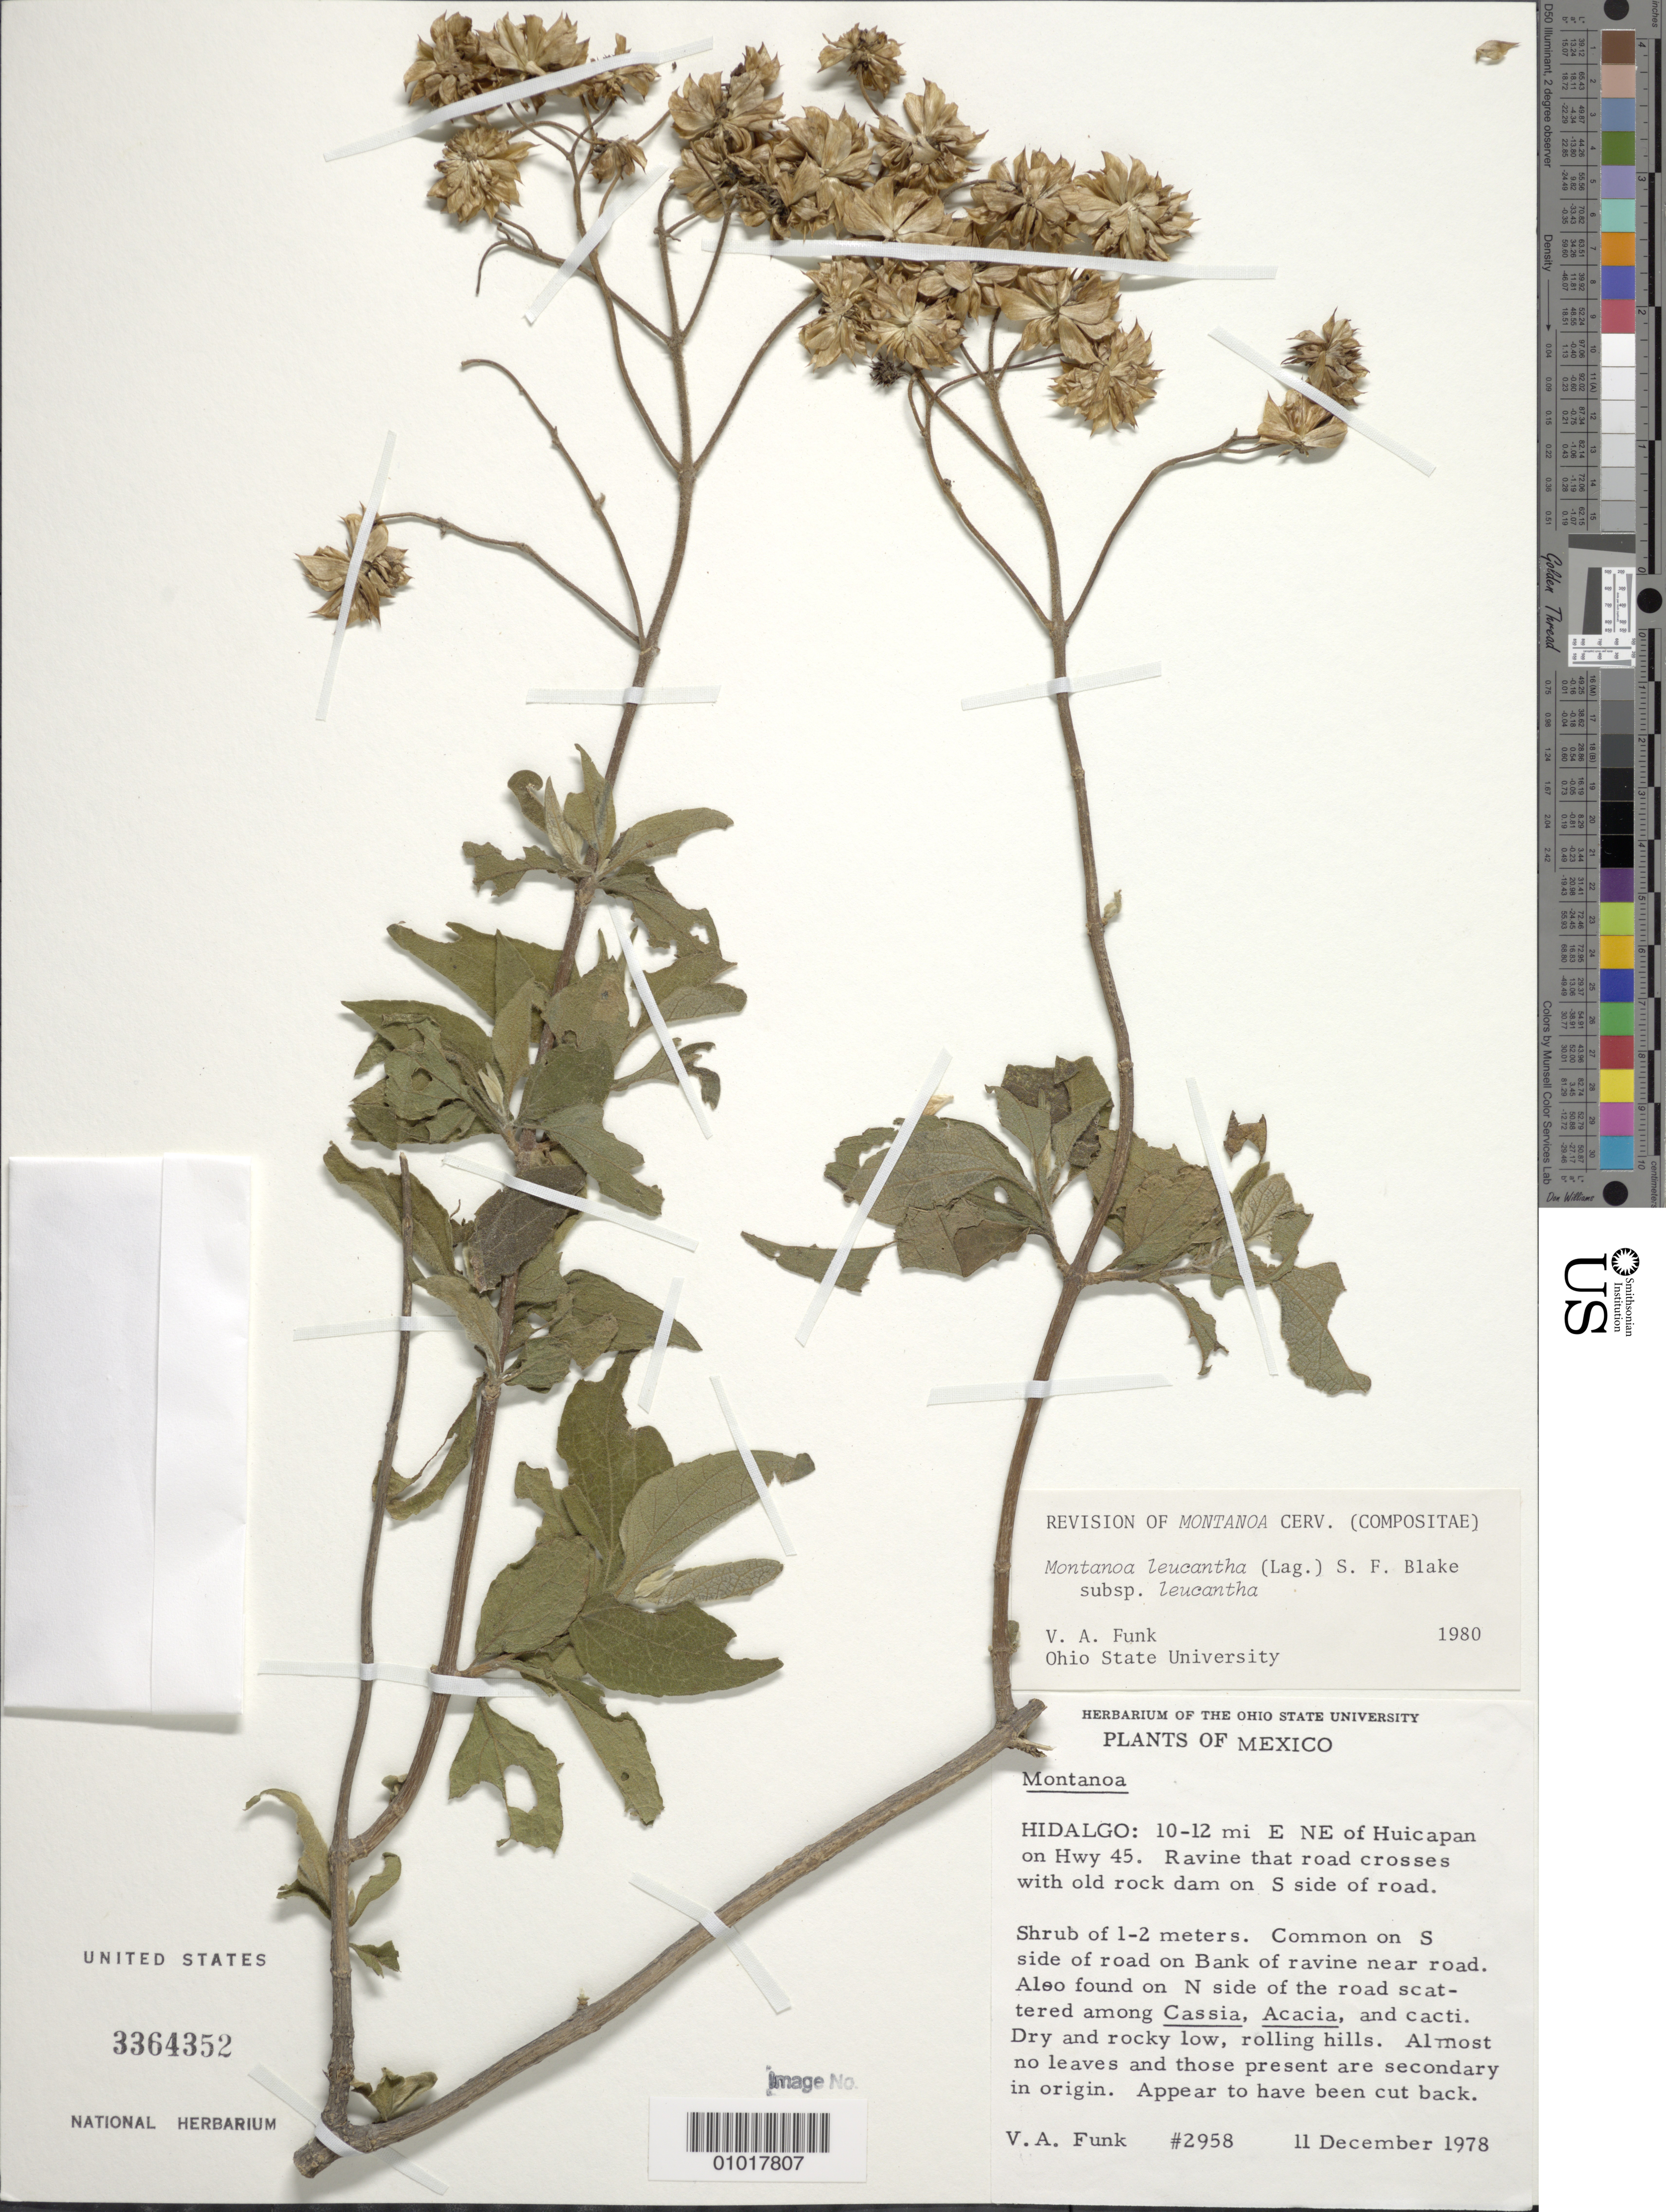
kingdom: Plantae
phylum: Tracheophyta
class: Magnoliopsida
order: Asterales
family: Asteraceae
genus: Montanoa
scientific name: Montanoa leucantha subsp. leucantha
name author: (Lag.) S.F. Blake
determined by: Funk, Vicki A., (BOT), Smithsonian Institution - National Museum of Natural History (UNITED STATES)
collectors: V. Funk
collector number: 2958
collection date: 1978-12-11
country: Mexico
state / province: Hidalgo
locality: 10-12 mi ENE of Hucapan on Hwy 45. Ravine that road crosses with old rock dam on S side of road. Also found on N side of road.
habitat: Dry and rocky low, rolling hills.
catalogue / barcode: US 3364352